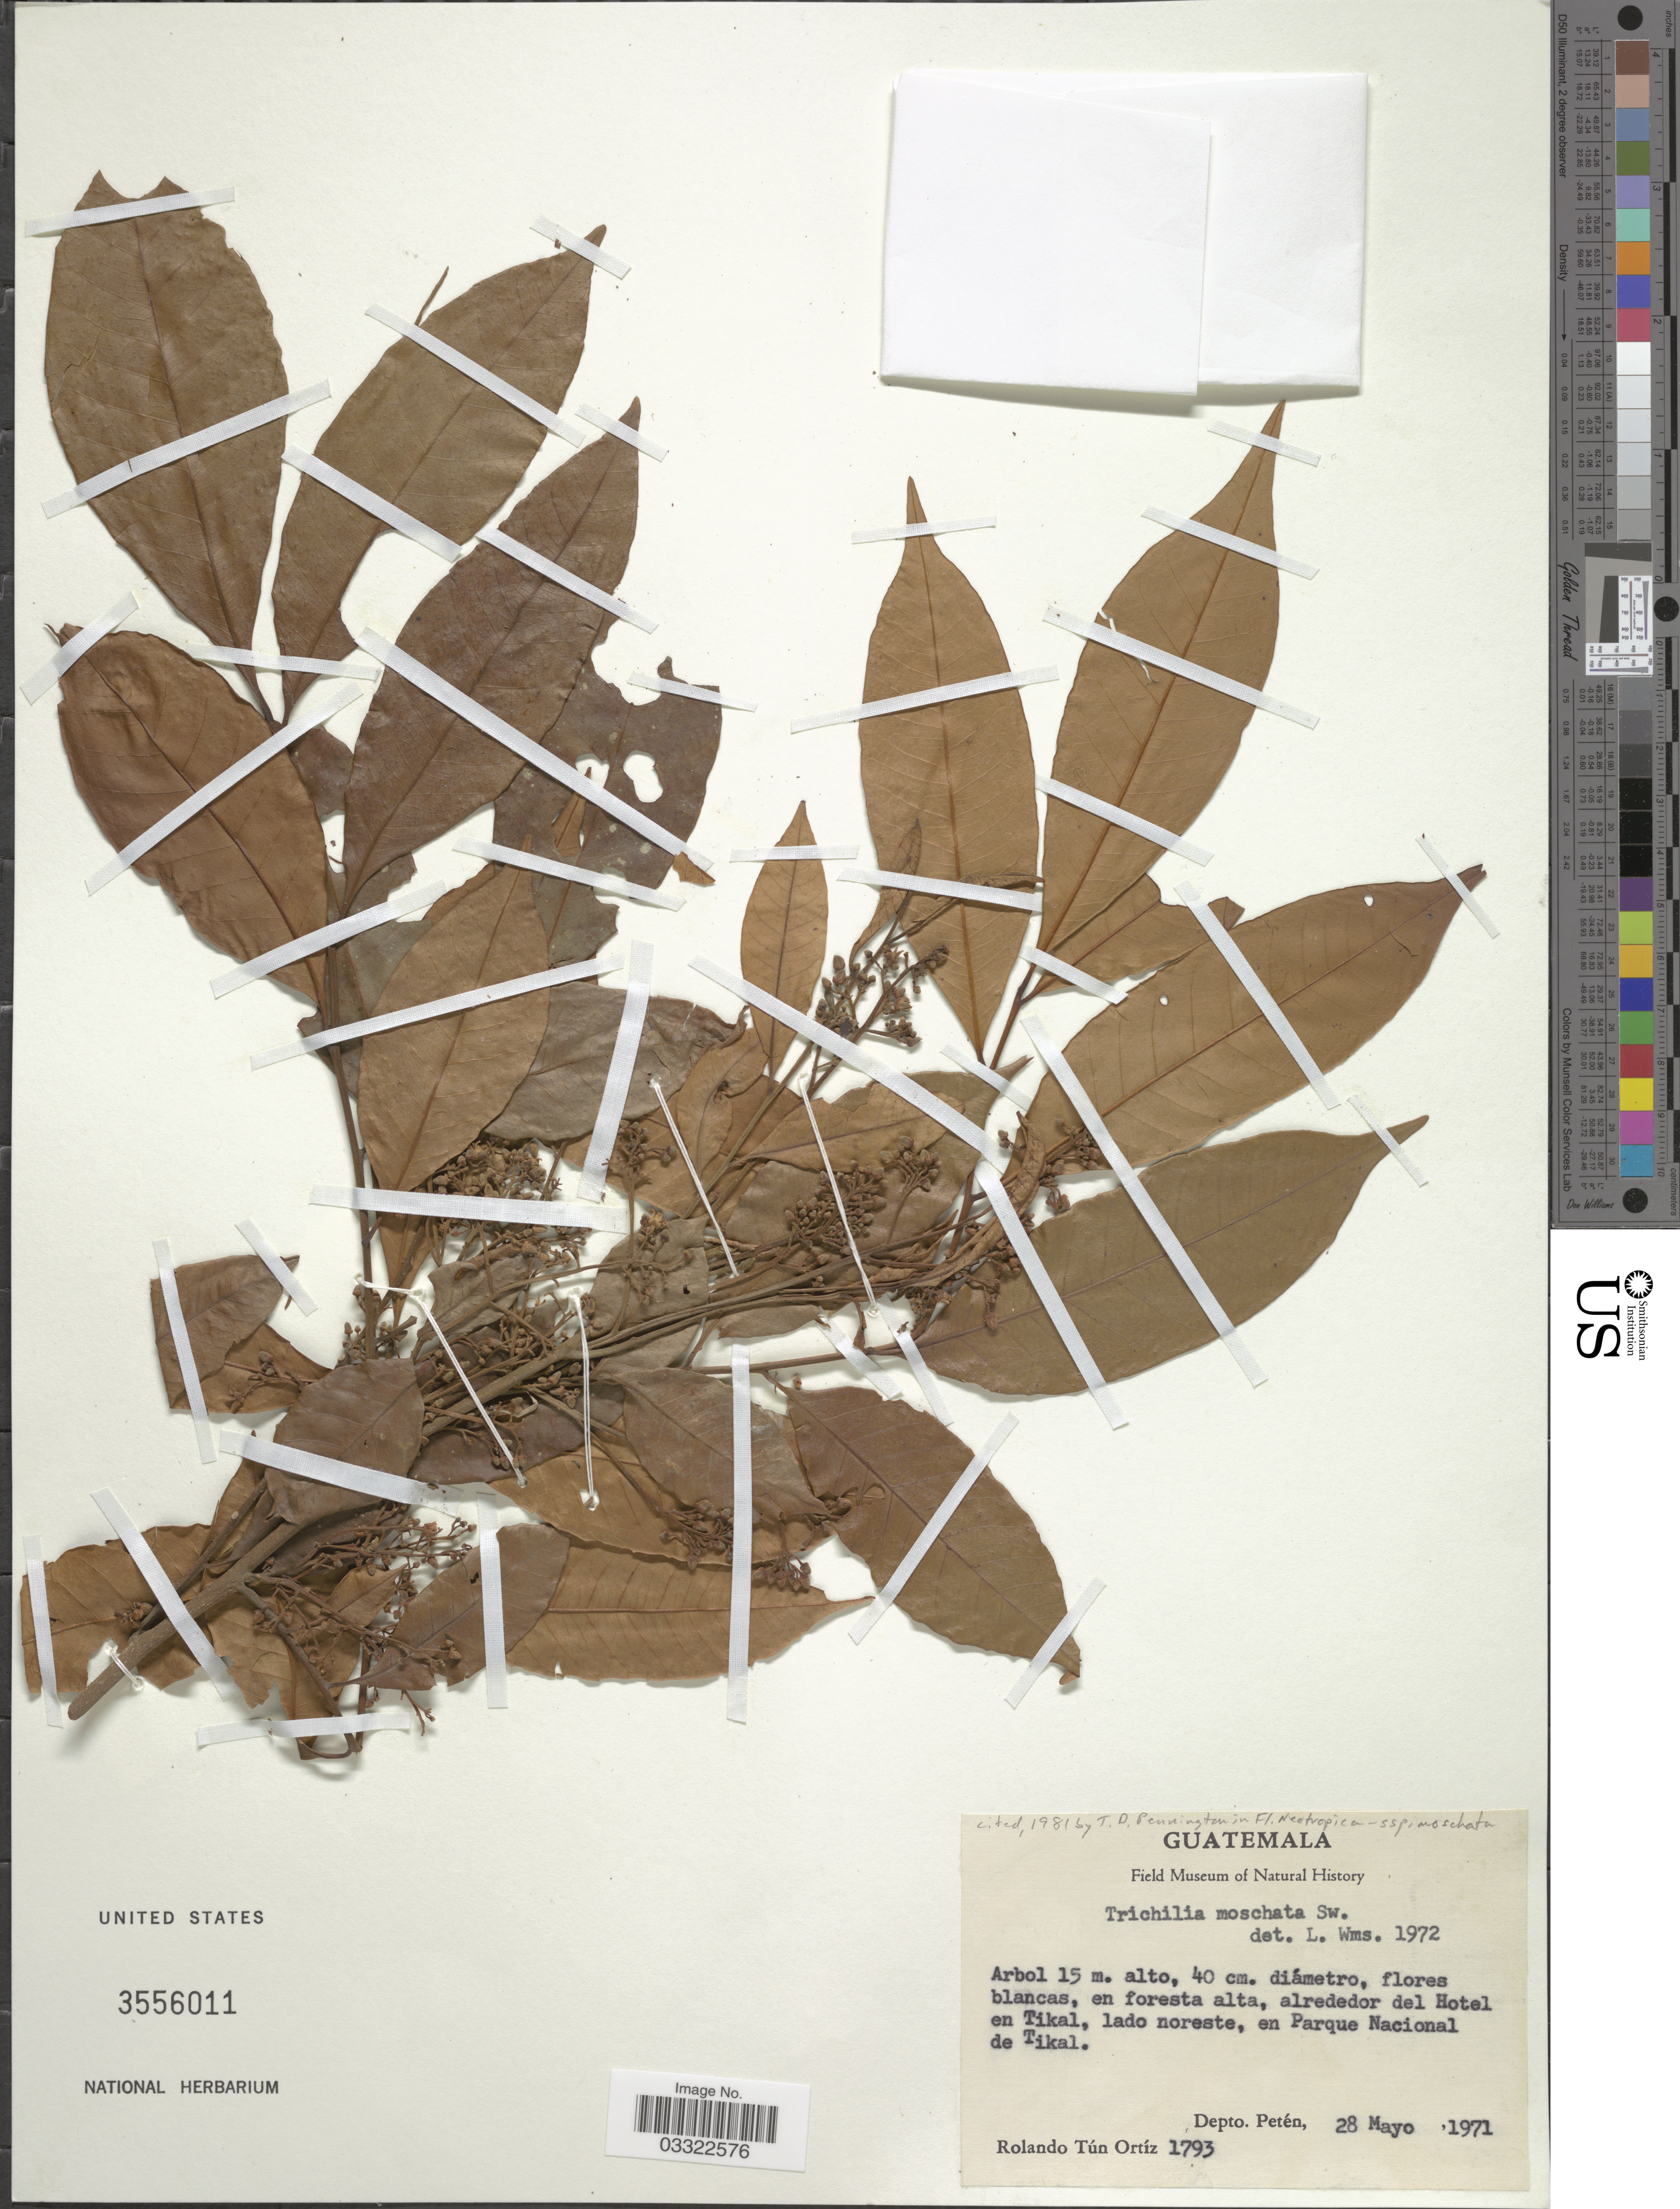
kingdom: Plantae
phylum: Tracheophyta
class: Magnoliopsida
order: Sapindales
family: Meliaceae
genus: Trichilia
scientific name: Trichilia moschata subsp. moschata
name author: Sw.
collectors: R. Tún Ortíz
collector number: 1793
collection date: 1971-05-28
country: Guatemala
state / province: El Petén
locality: Alrededor del Hotel en Tikal, lado noreste, en Parque Nacional de Tikal. Depto. Petén.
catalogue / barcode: US 3556011